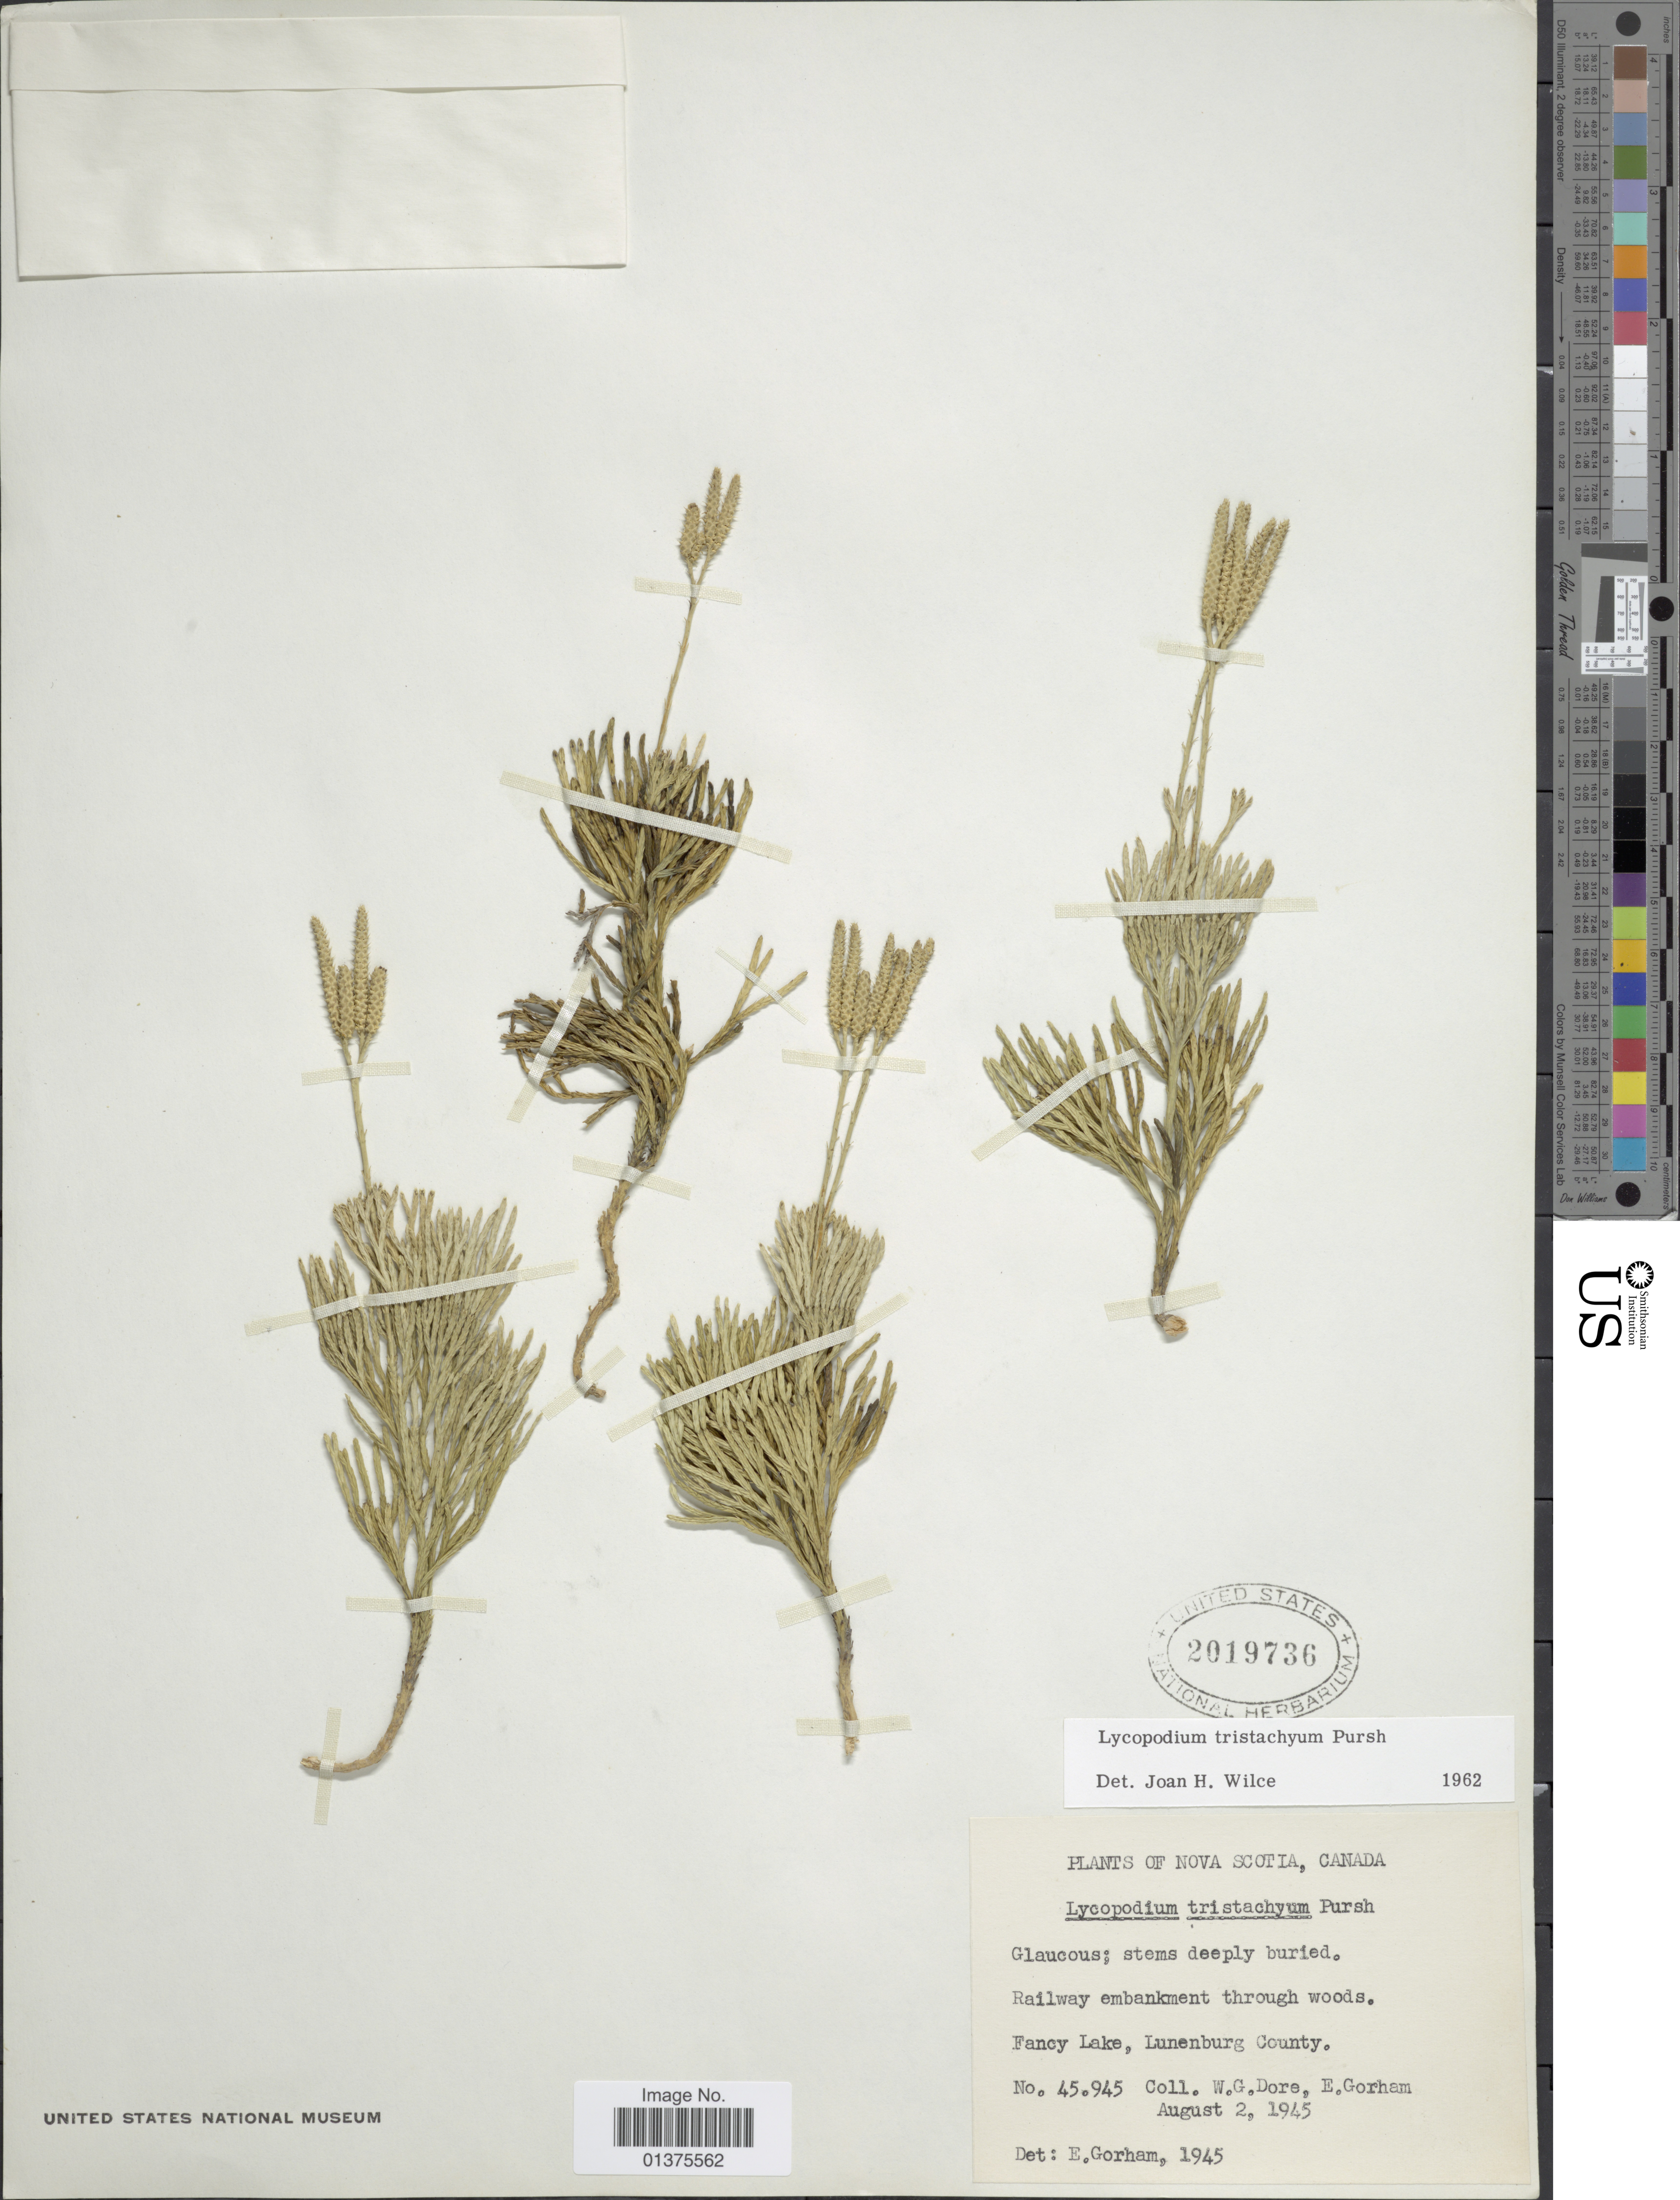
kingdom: Plantae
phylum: Tracheophyta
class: Lycopodiopsida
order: Lycopodiales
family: Lycopodiaceae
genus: Diphasiastrum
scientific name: Diphasiastrum tristachyum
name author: (Pursh) Holub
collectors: W. Dore & E. Gorham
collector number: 45945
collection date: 1945-08-02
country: Canada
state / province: Nova Scotia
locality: Railway embankment through woods, Fancy Lake, Lunenburg County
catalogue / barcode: US 2019736